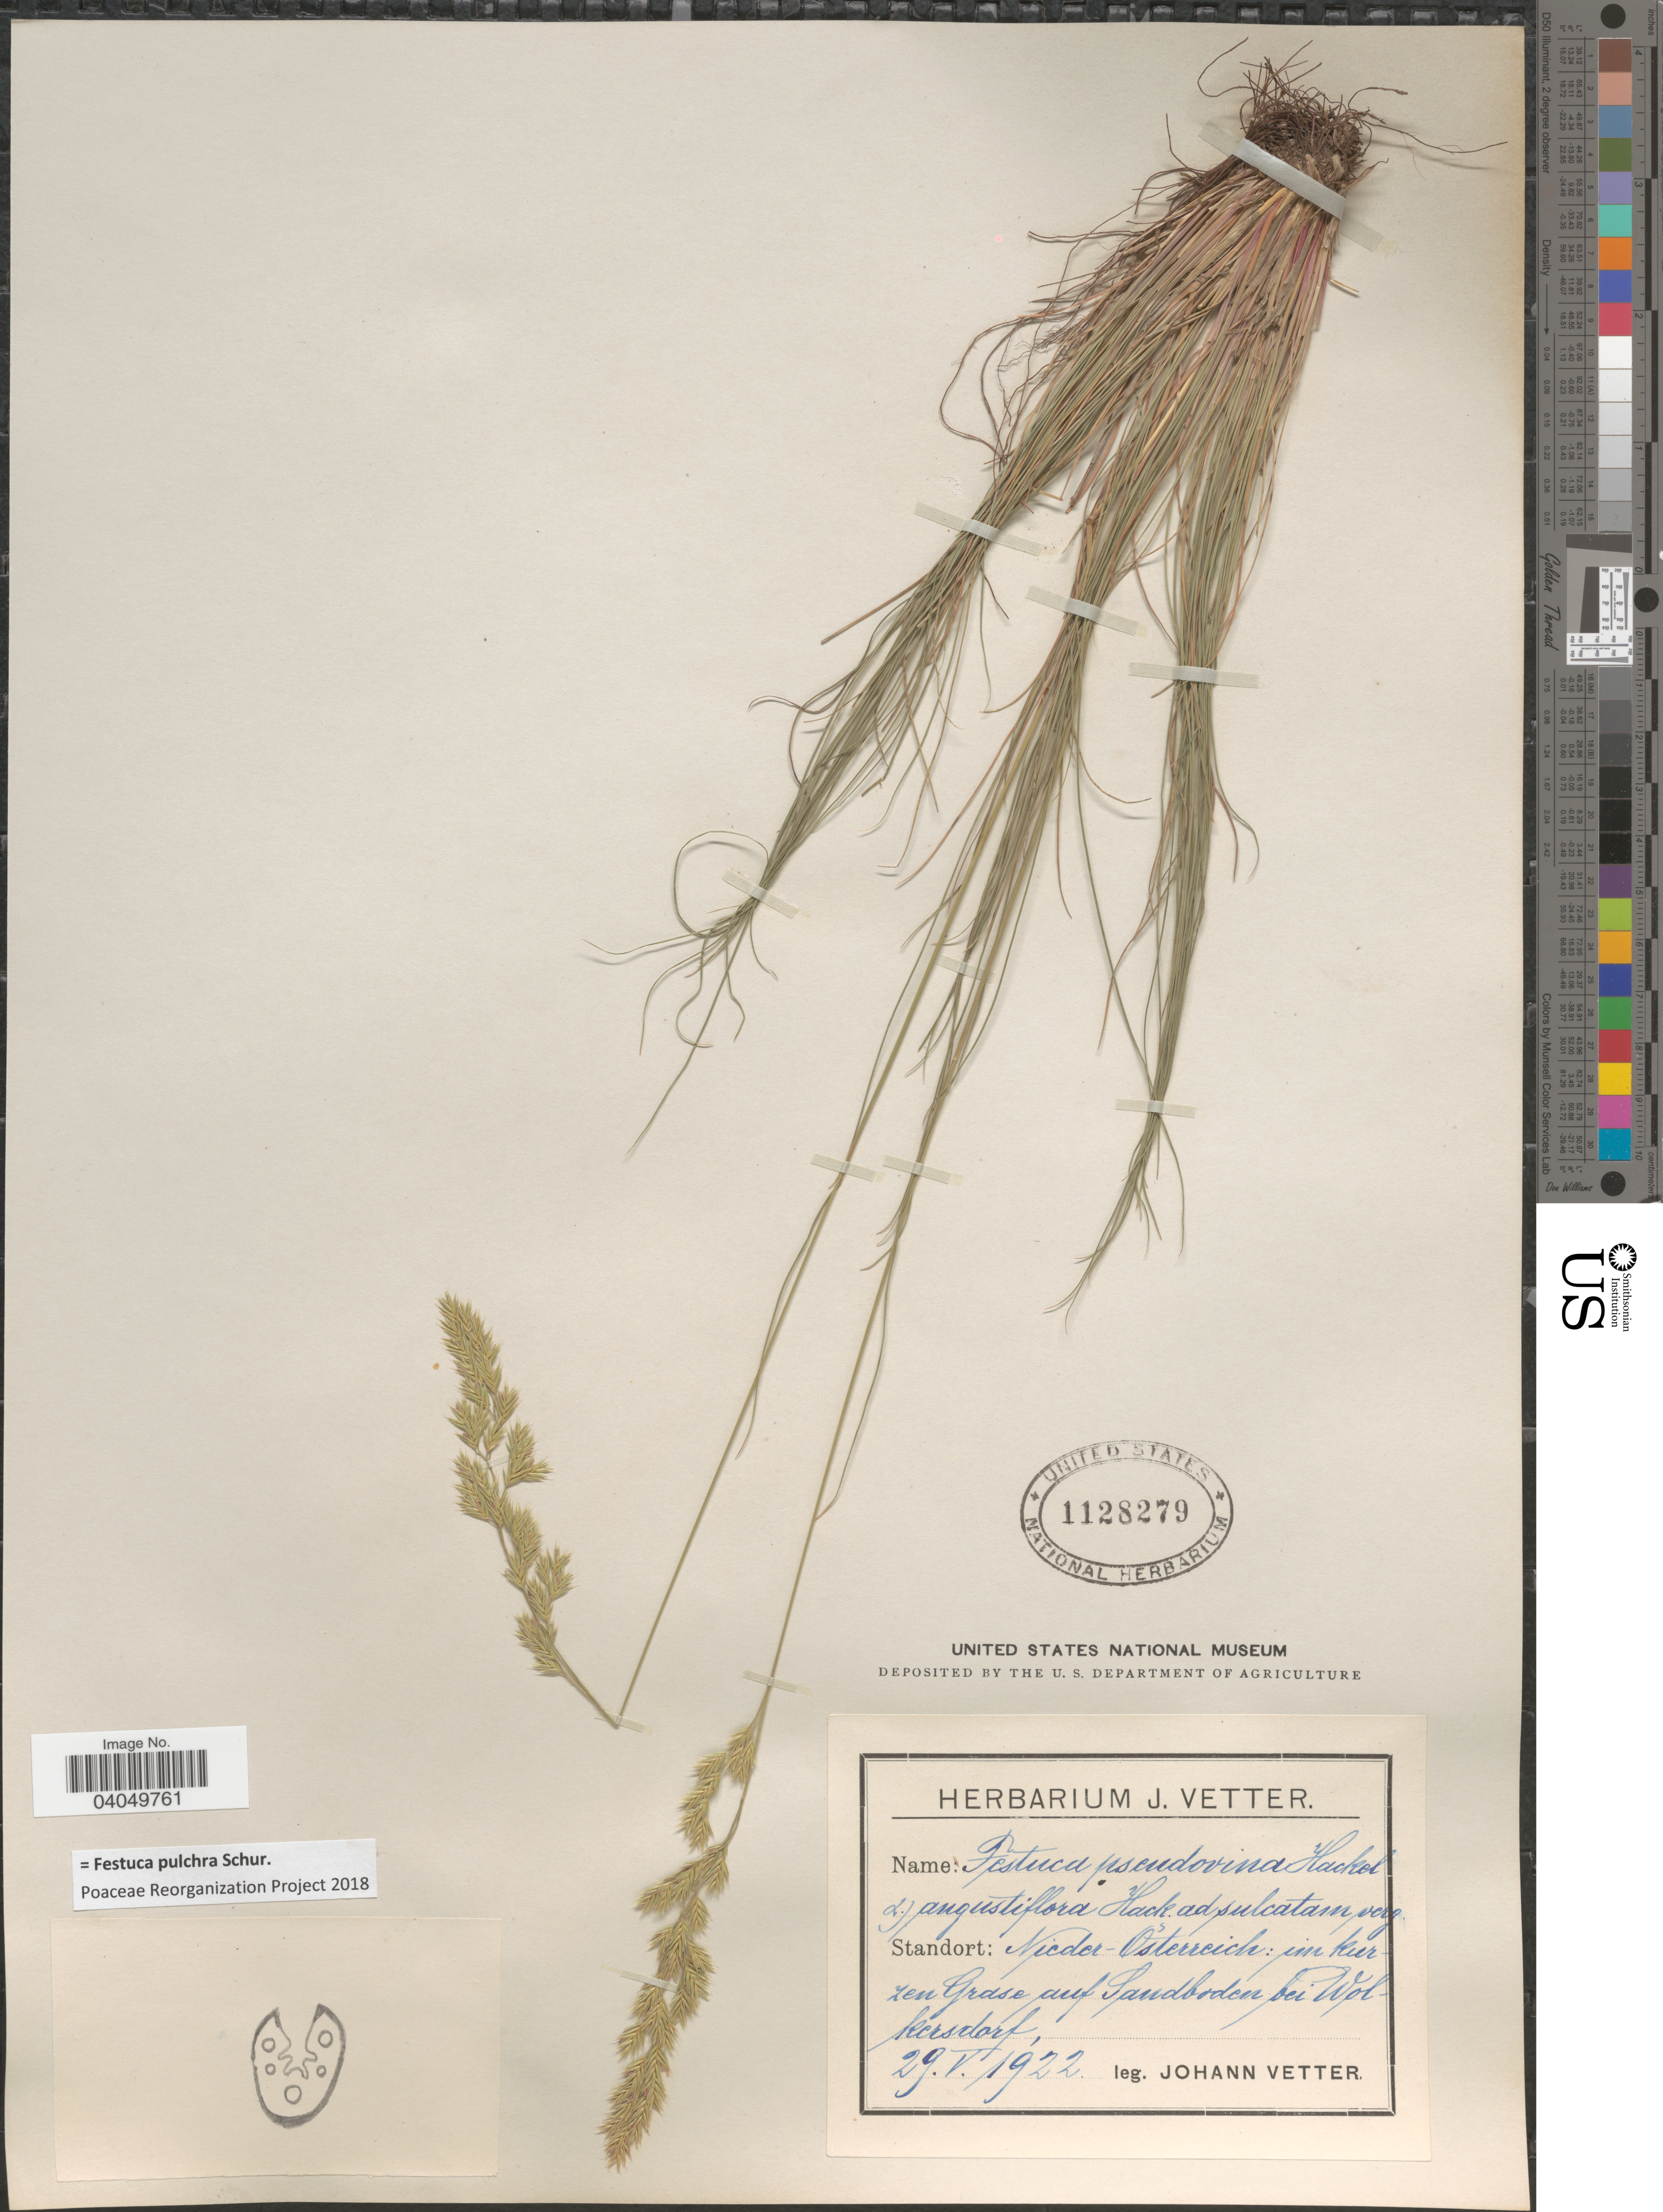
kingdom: Plantae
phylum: Tracheophyta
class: Liliopsida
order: Poales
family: Poaceae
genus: Festuca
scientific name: Festuca pulchra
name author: Schur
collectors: J. Vetter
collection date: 1922-05-29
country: Austria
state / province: Niederosterreich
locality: Standort: Nieder-Osterreich: im kurzen Grase auf Sandboden bei Wolkersdorf.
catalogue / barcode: US 1128279